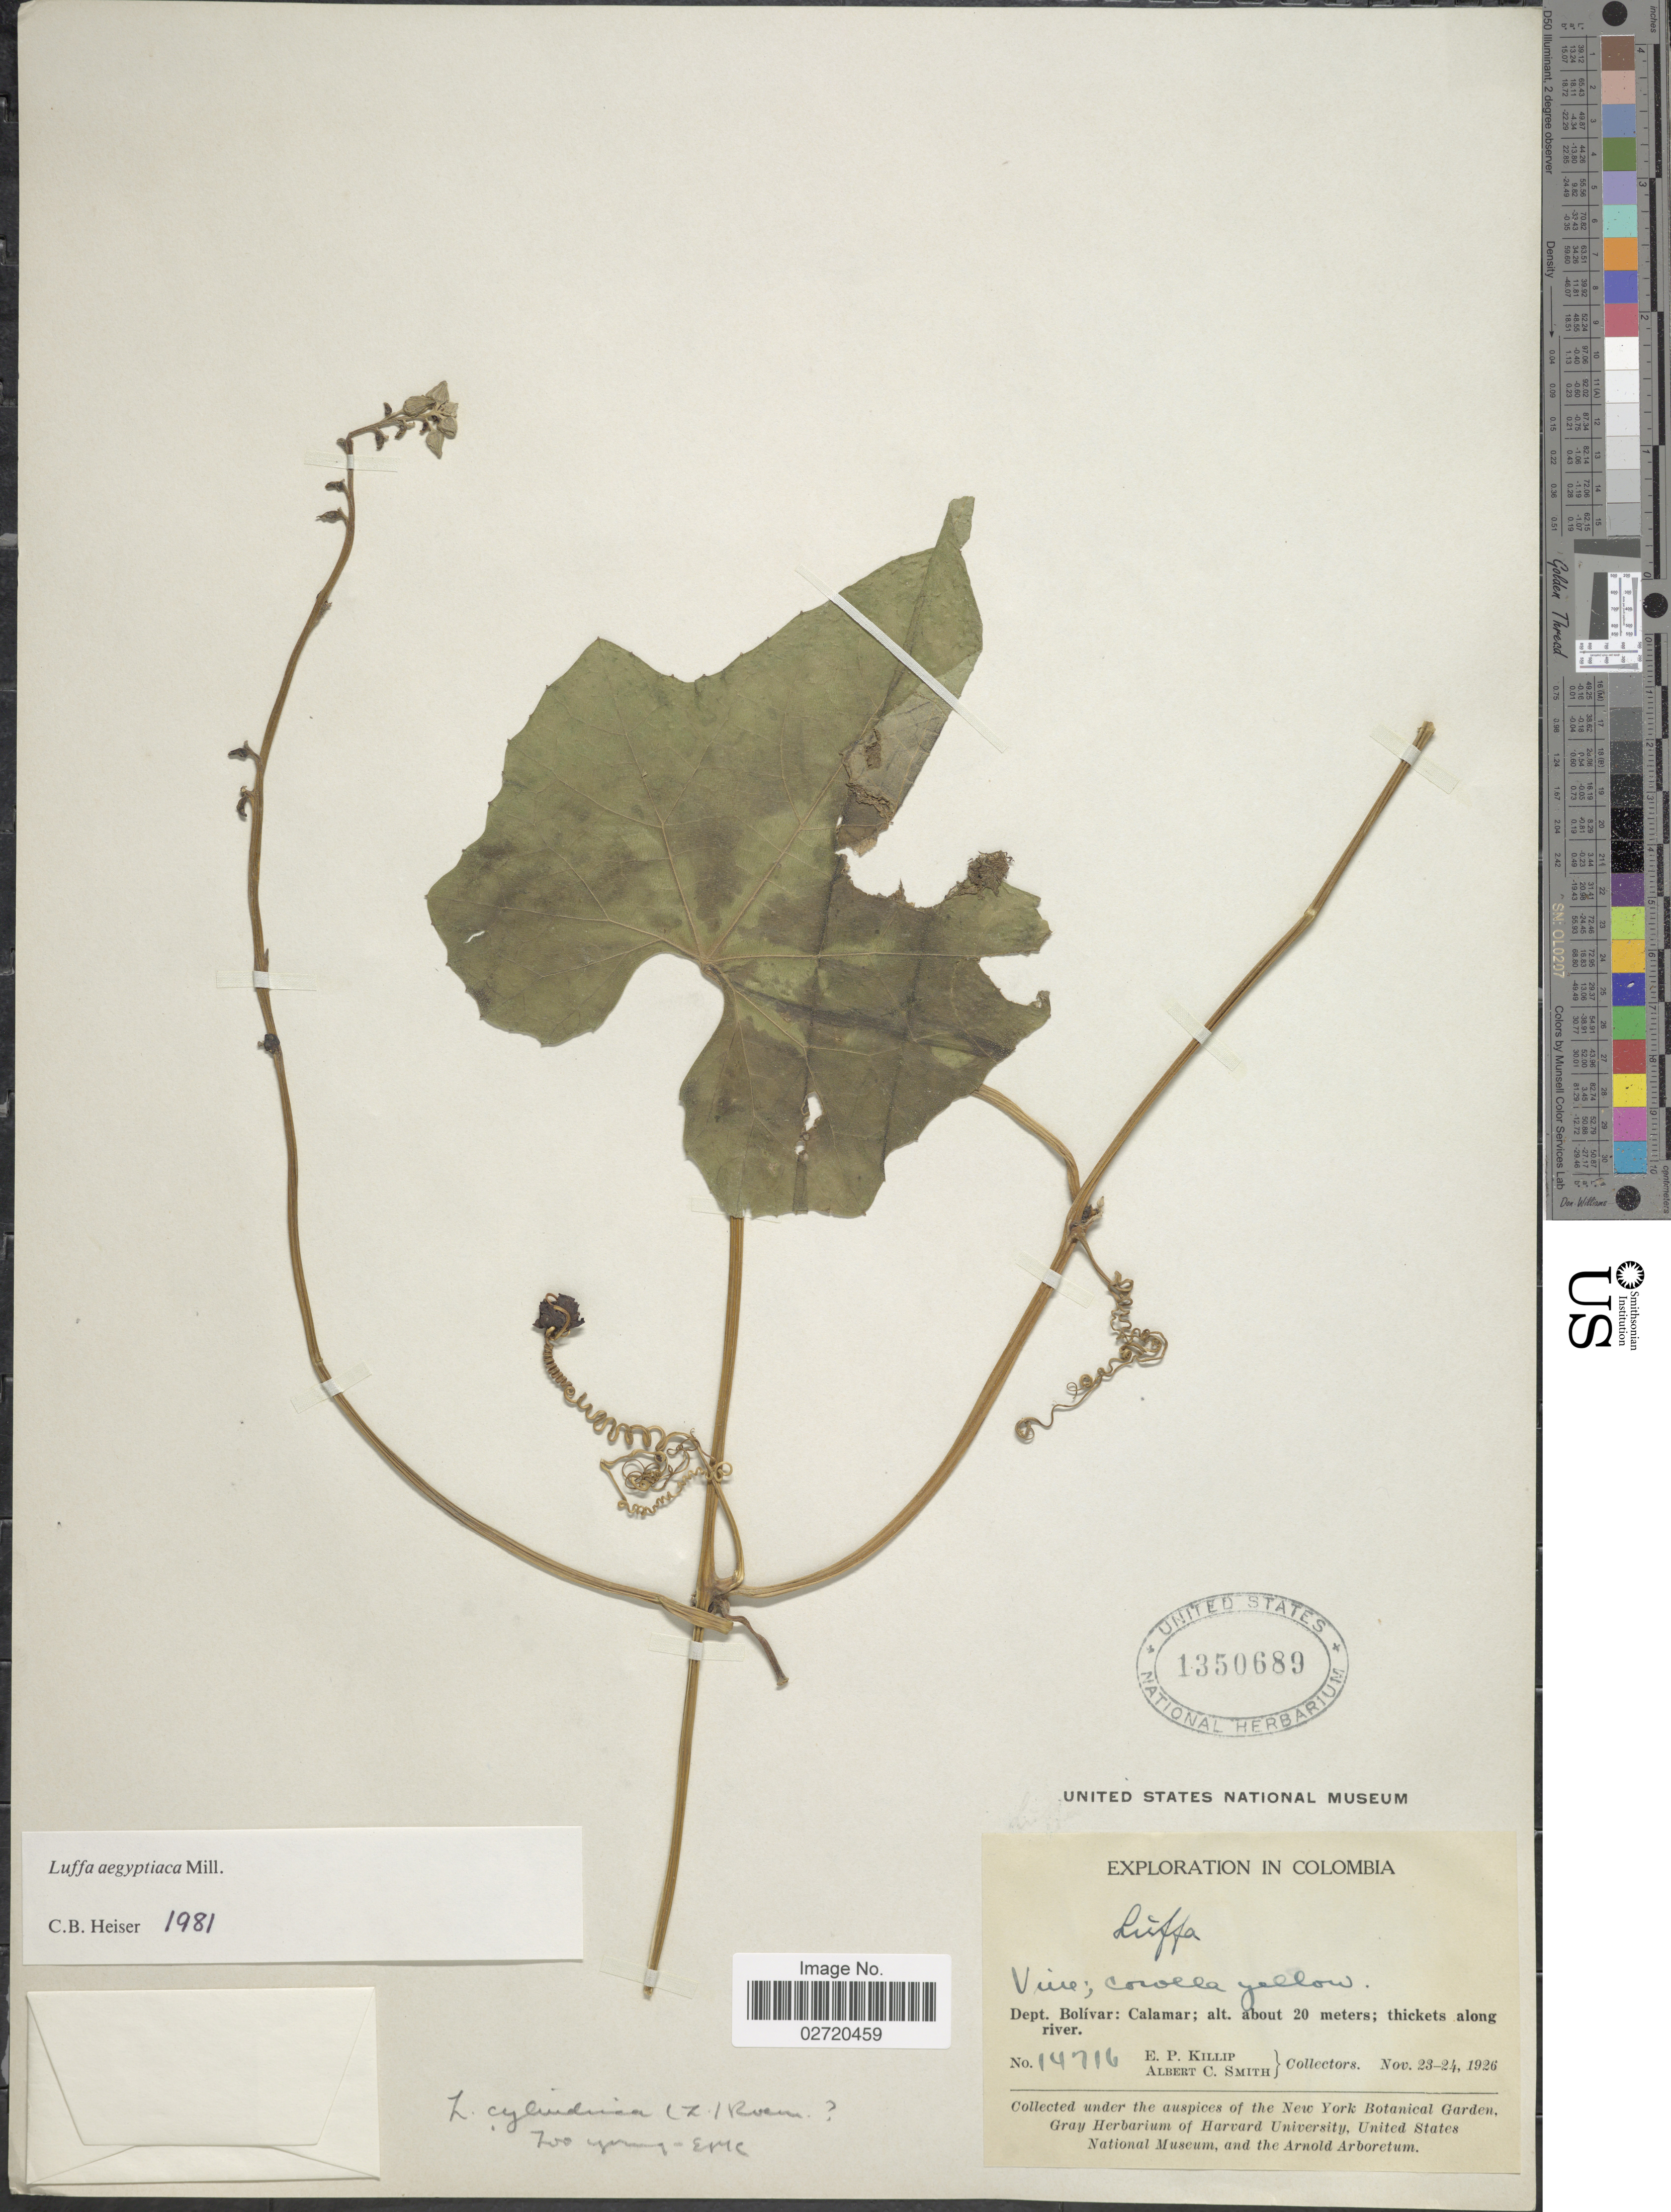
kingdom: Plantae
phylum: Tracheophyta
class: Magnoliopsida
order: Cucurbitales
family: Cucurbitaceae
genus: Luffa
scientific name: Luffa aegyptiaca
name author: Mill.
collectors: E. P. Killip & A. C. Smith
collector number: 14716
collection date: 1926-11-23/1926-11-24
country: Colombia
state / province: Bolívar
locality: Dept. Bolivar: Calamar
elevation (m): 20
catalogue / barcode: US 1350689